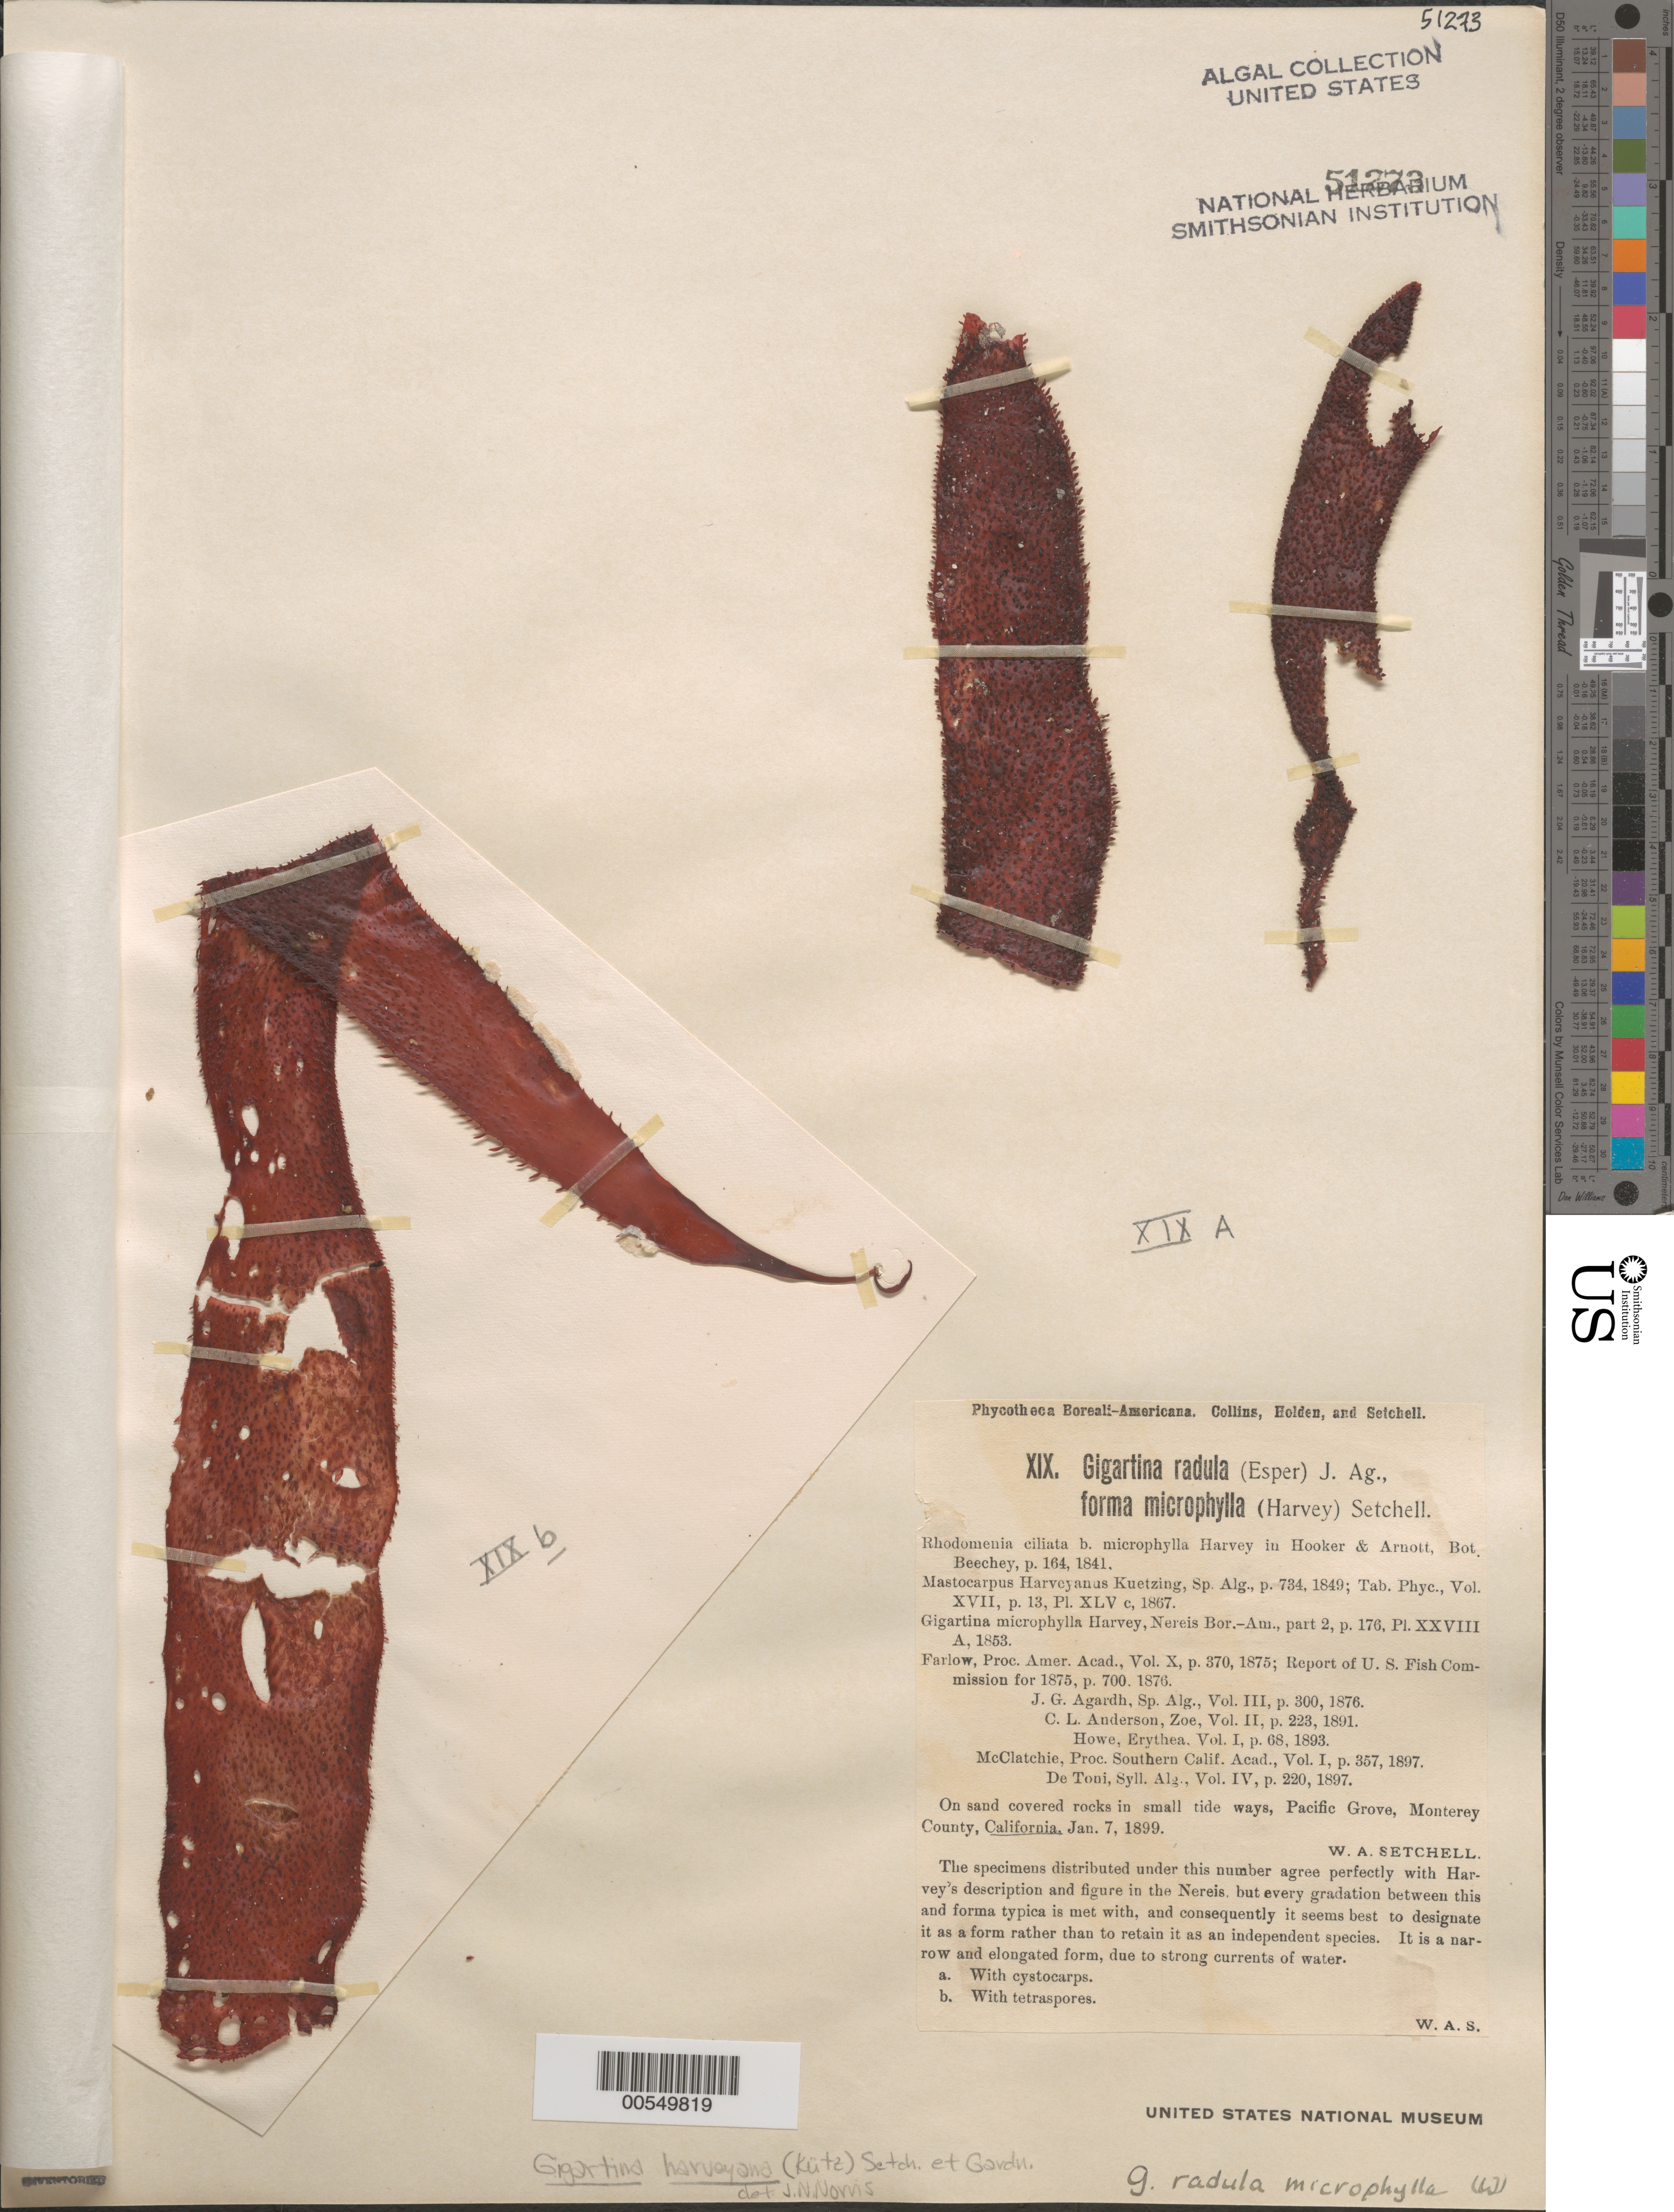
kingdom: Plantae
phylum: Rhodophyta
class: Florideophyceae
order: Gigartinales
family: Gigartinaceae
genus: Chondracanthus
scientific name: Chondracanthus harveyanus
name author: (Kütz.) Guiry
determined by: Algae name updating Project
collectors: W. Setchell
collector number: PB-A XIX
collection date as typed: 07 Jan 1899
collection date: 1899-01-07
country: United States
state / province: California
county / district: Monterey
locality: Pacific Grove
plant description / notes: Collins, Holden & Setchell, Phycotheca Boreali-Americana, as Gigartina radula f. microphylla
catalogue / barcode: US 51273